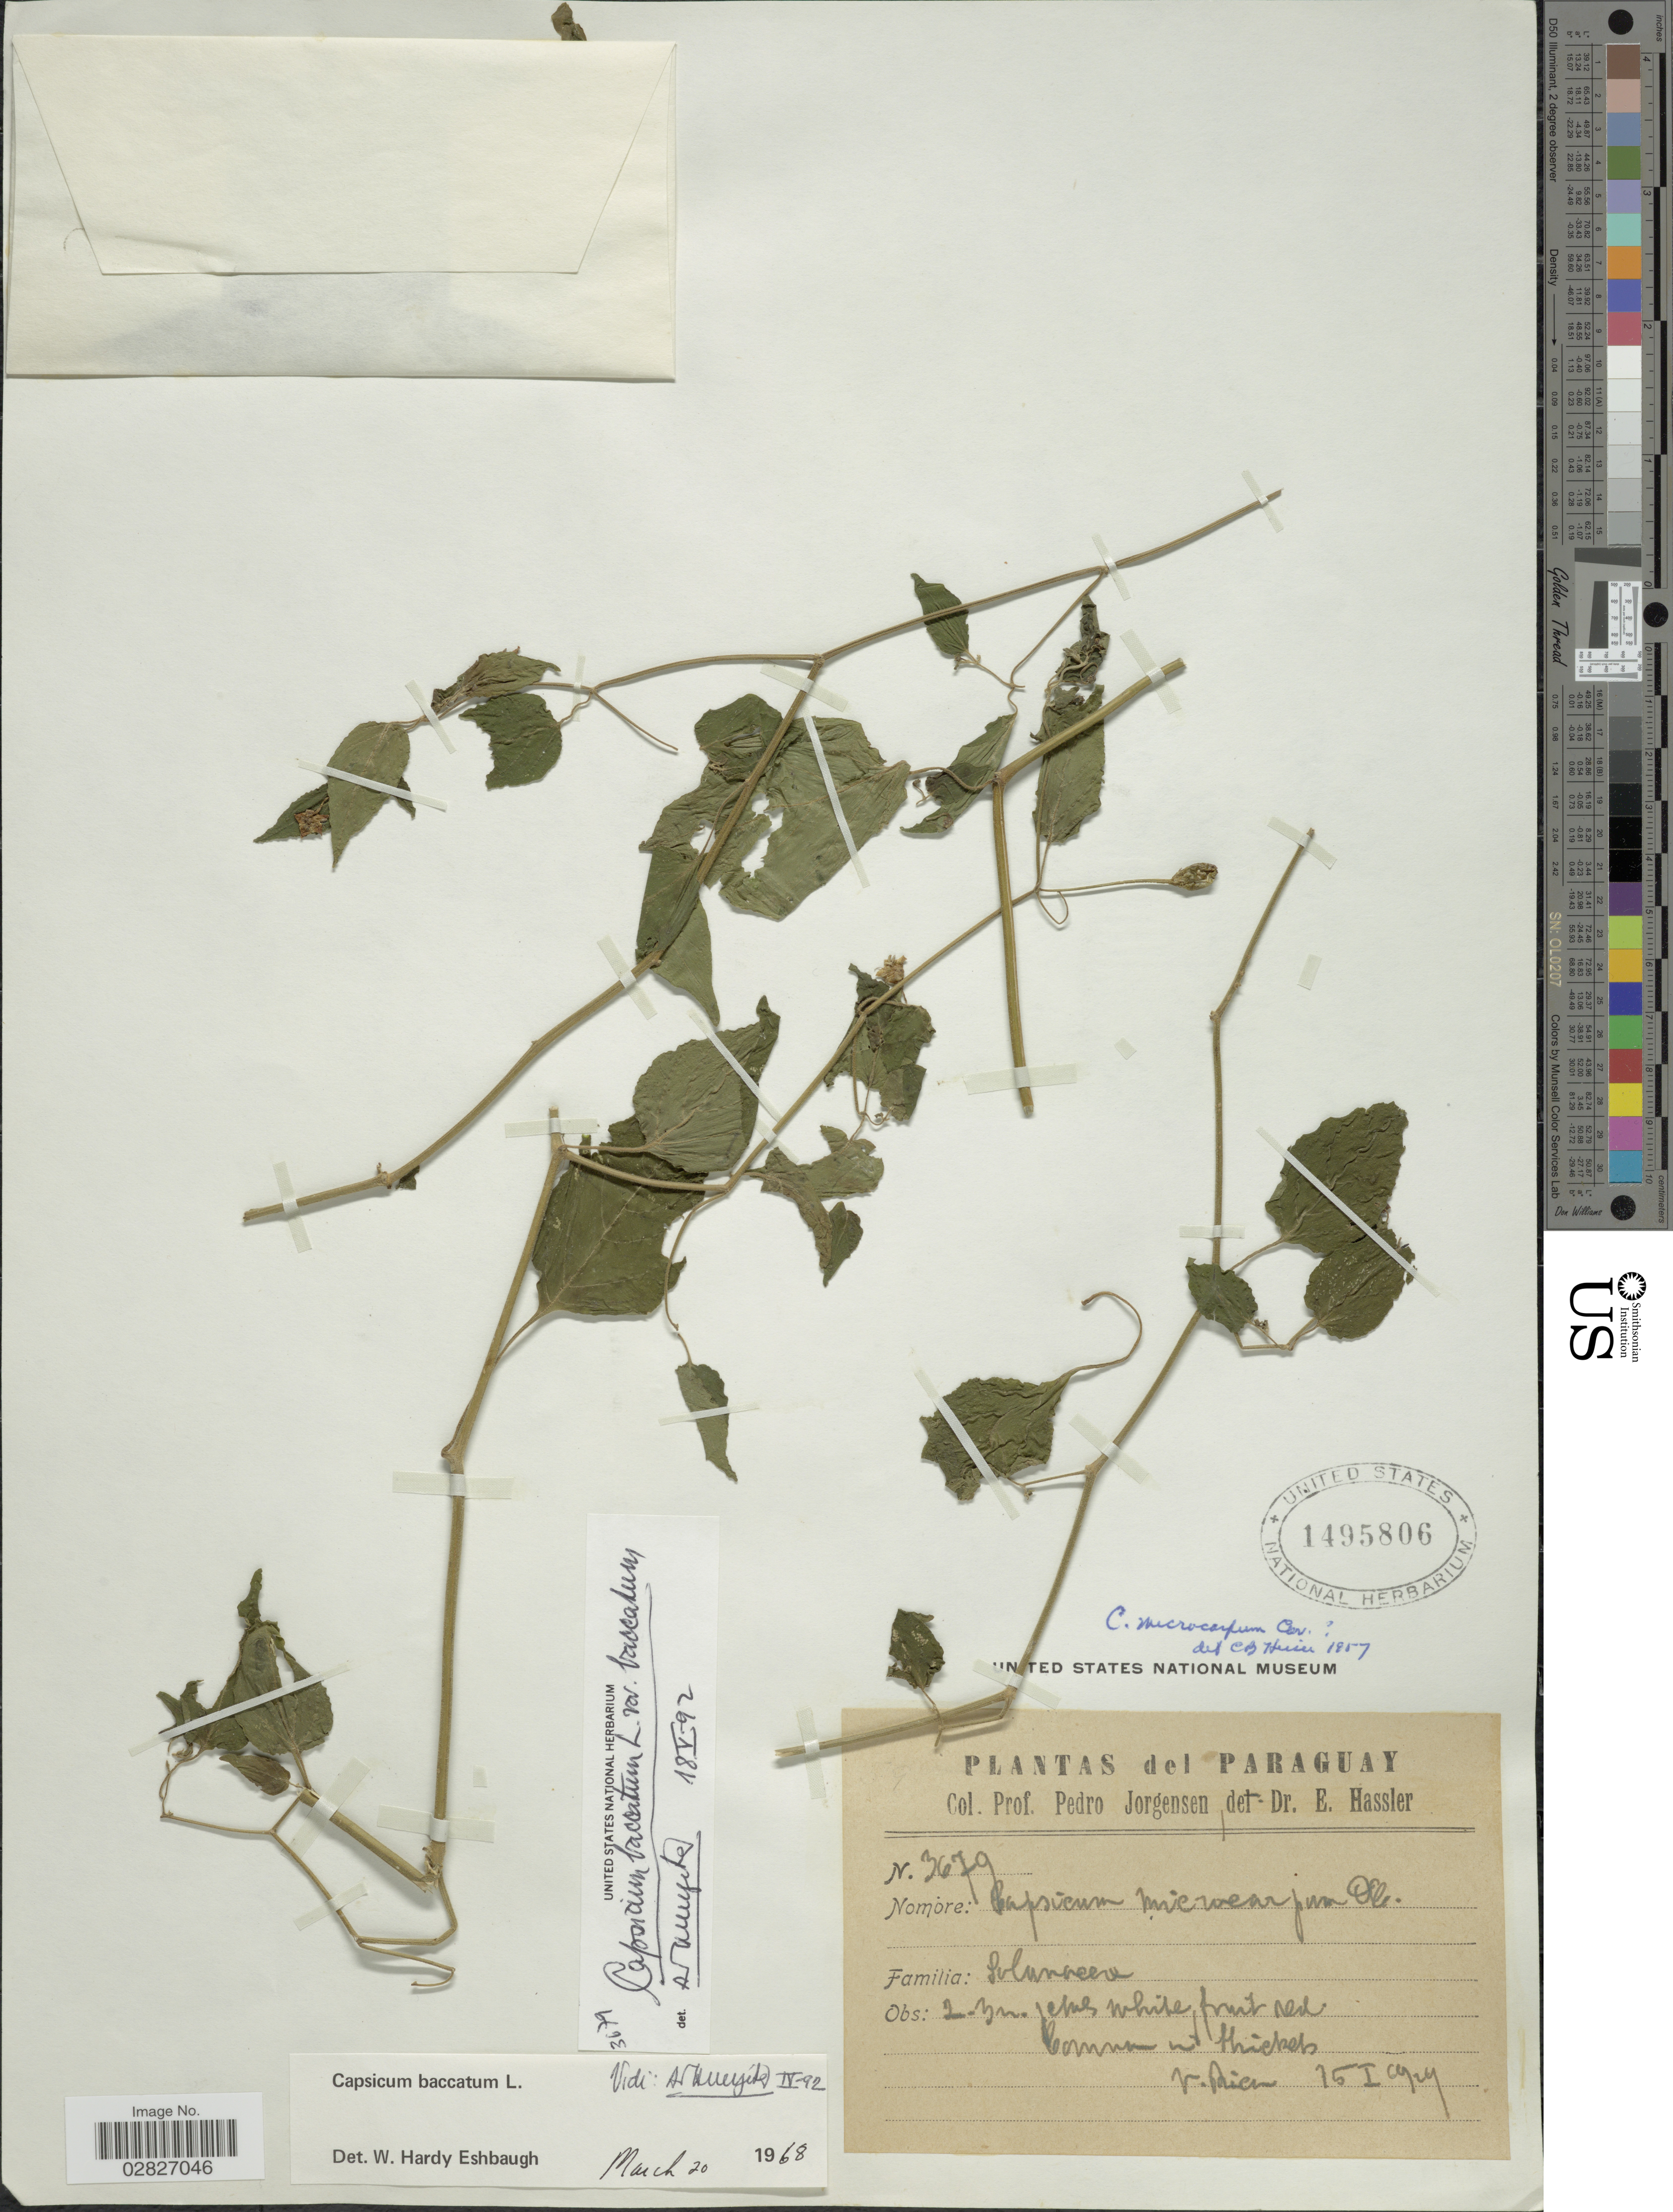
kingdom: Plantae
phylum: Tracheophyta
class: Magnoliopsida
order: Solanales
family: Solanaceae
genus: Capsicum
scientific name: Capsicum baccatum var. baccatum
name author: L.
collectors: P. Jörgensen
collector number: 3679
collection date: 1924-01-15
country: Paraguay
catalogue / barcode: US 1495806